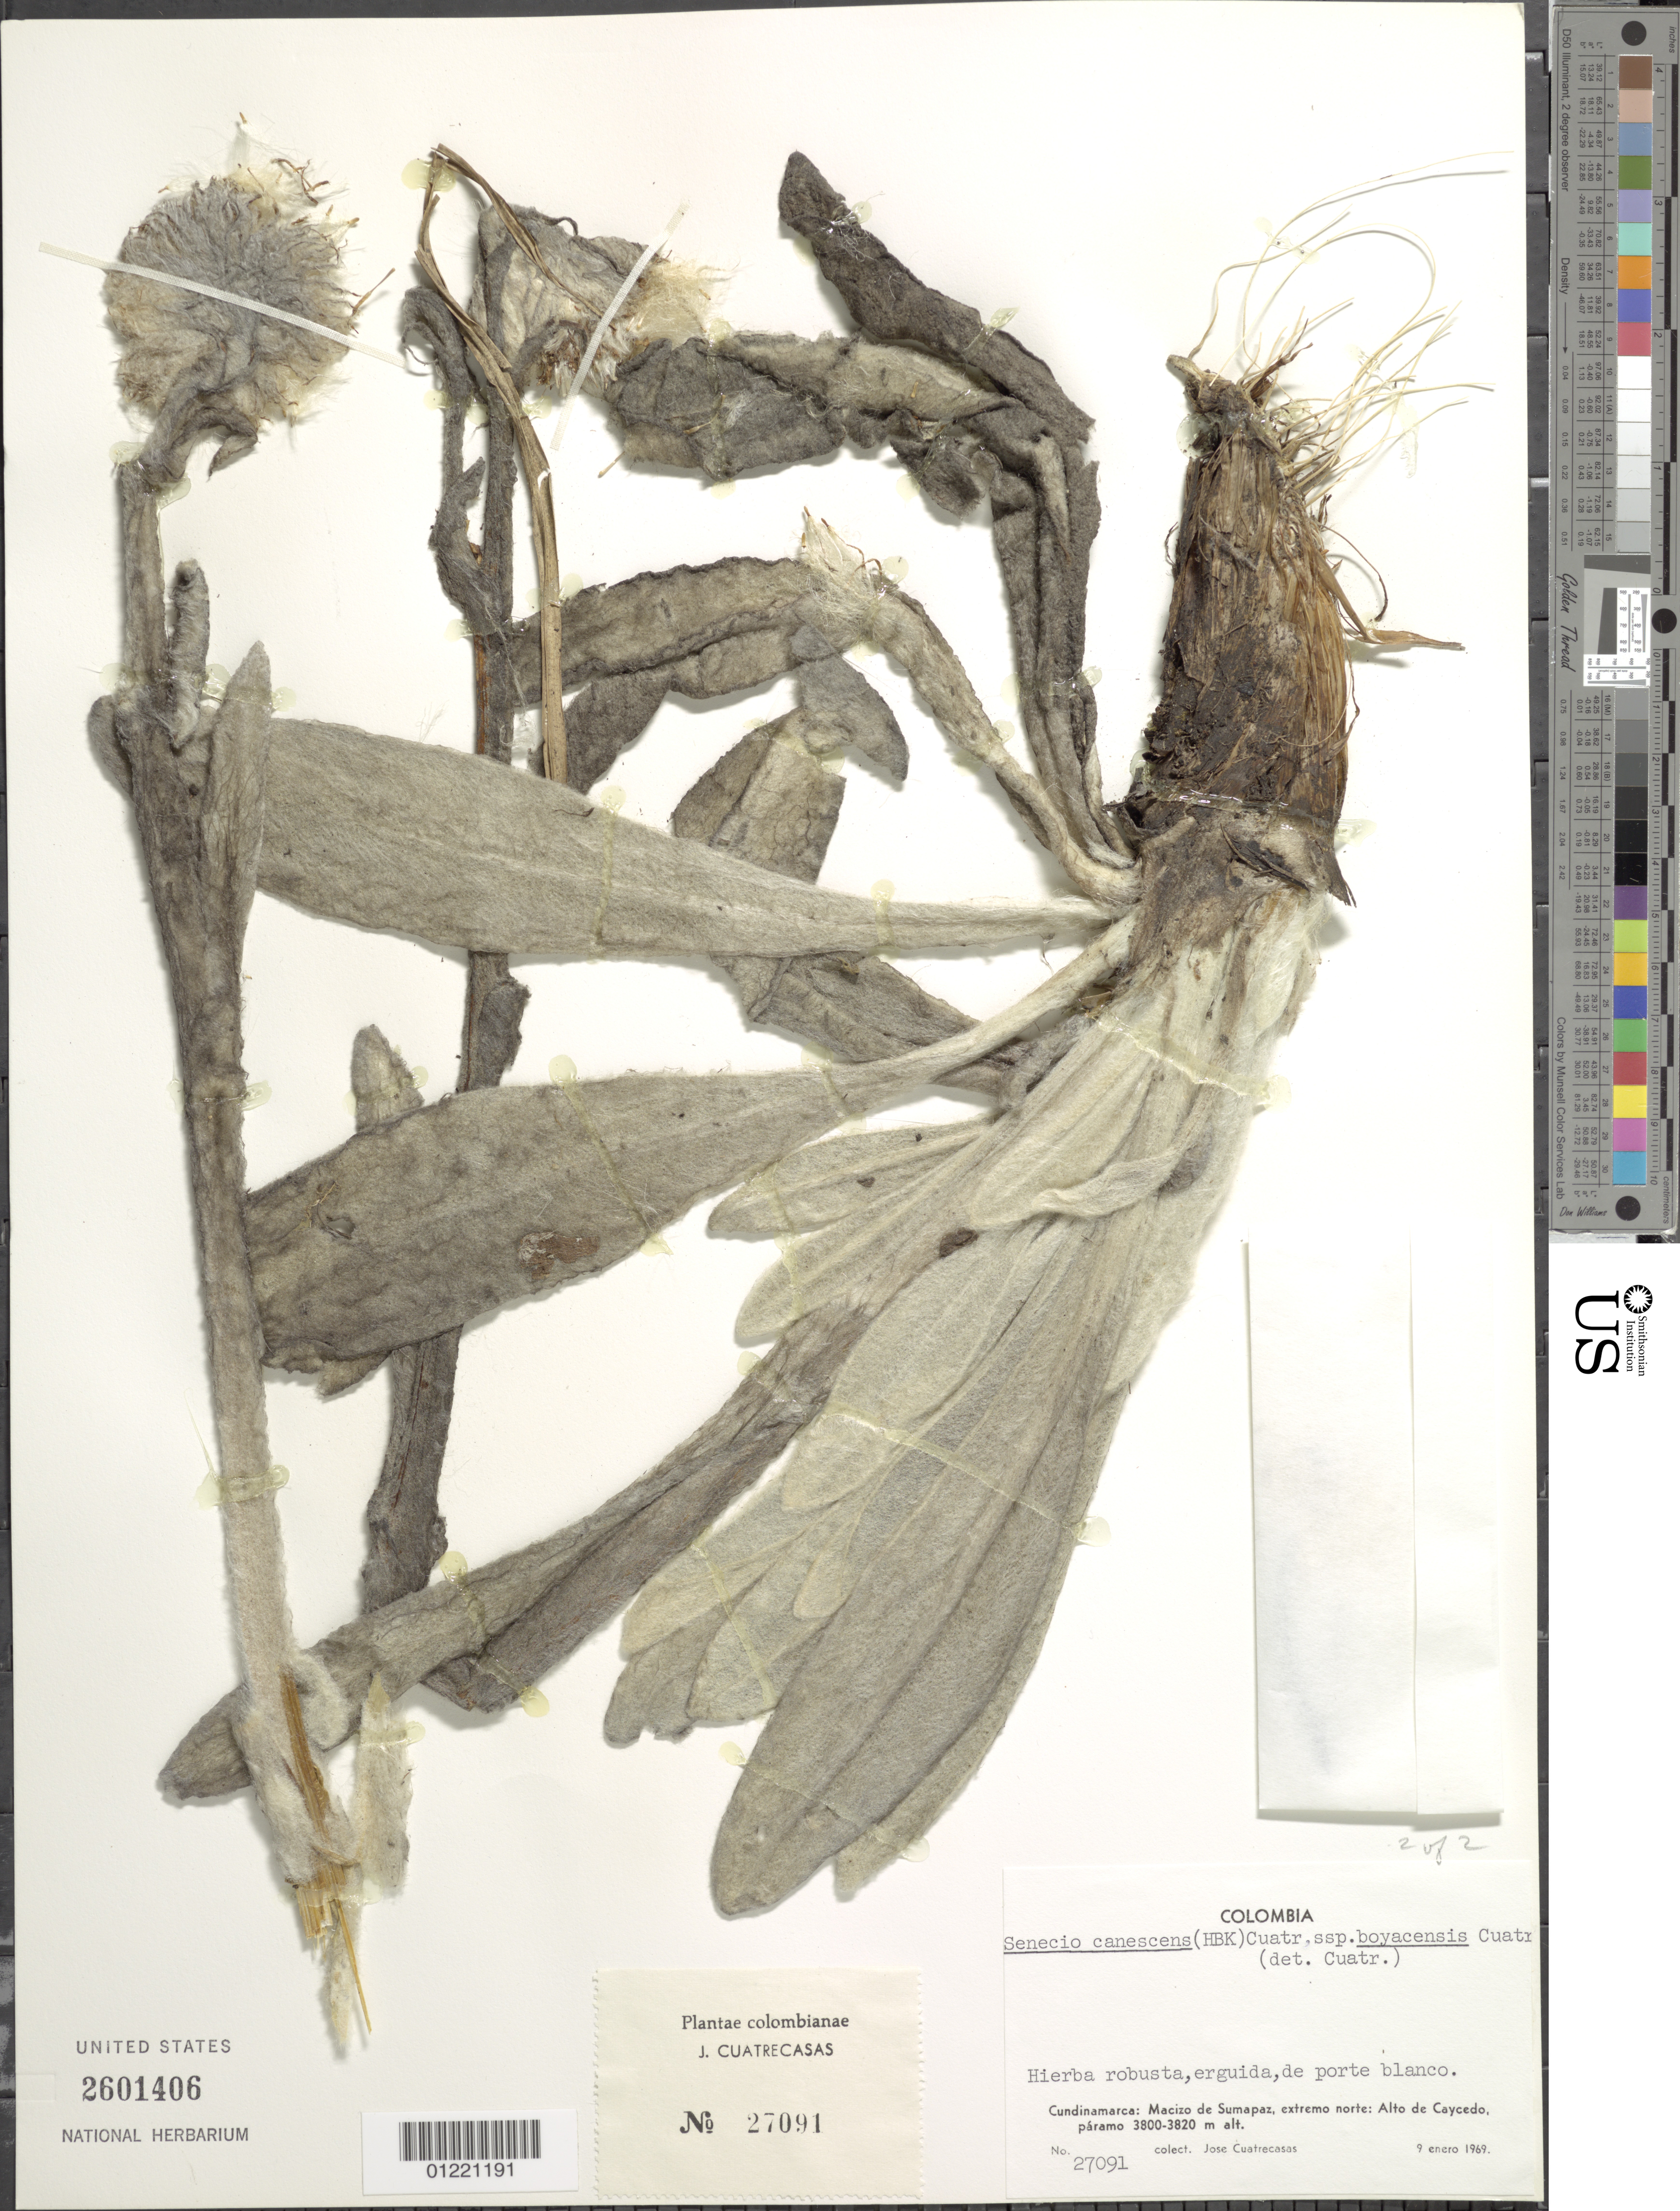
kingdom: Plantae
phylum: Tracheophyta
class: Magnoliopsida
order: Asterales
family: Asteraceae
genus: Senecio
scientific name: Senecio canescens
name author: (Bonpl.) Cuatrec.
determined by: Salomon, Luciana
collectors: J. Cuatrecasas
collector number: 27091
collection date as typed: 09 Jan 1969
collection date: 1969-01-09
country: Colombia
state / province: Cundinamarca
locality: Macizo de Sumapaz, extremo norte; Alto de Caycedo.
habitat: paramo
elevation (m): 3800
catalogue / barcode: US 2601406